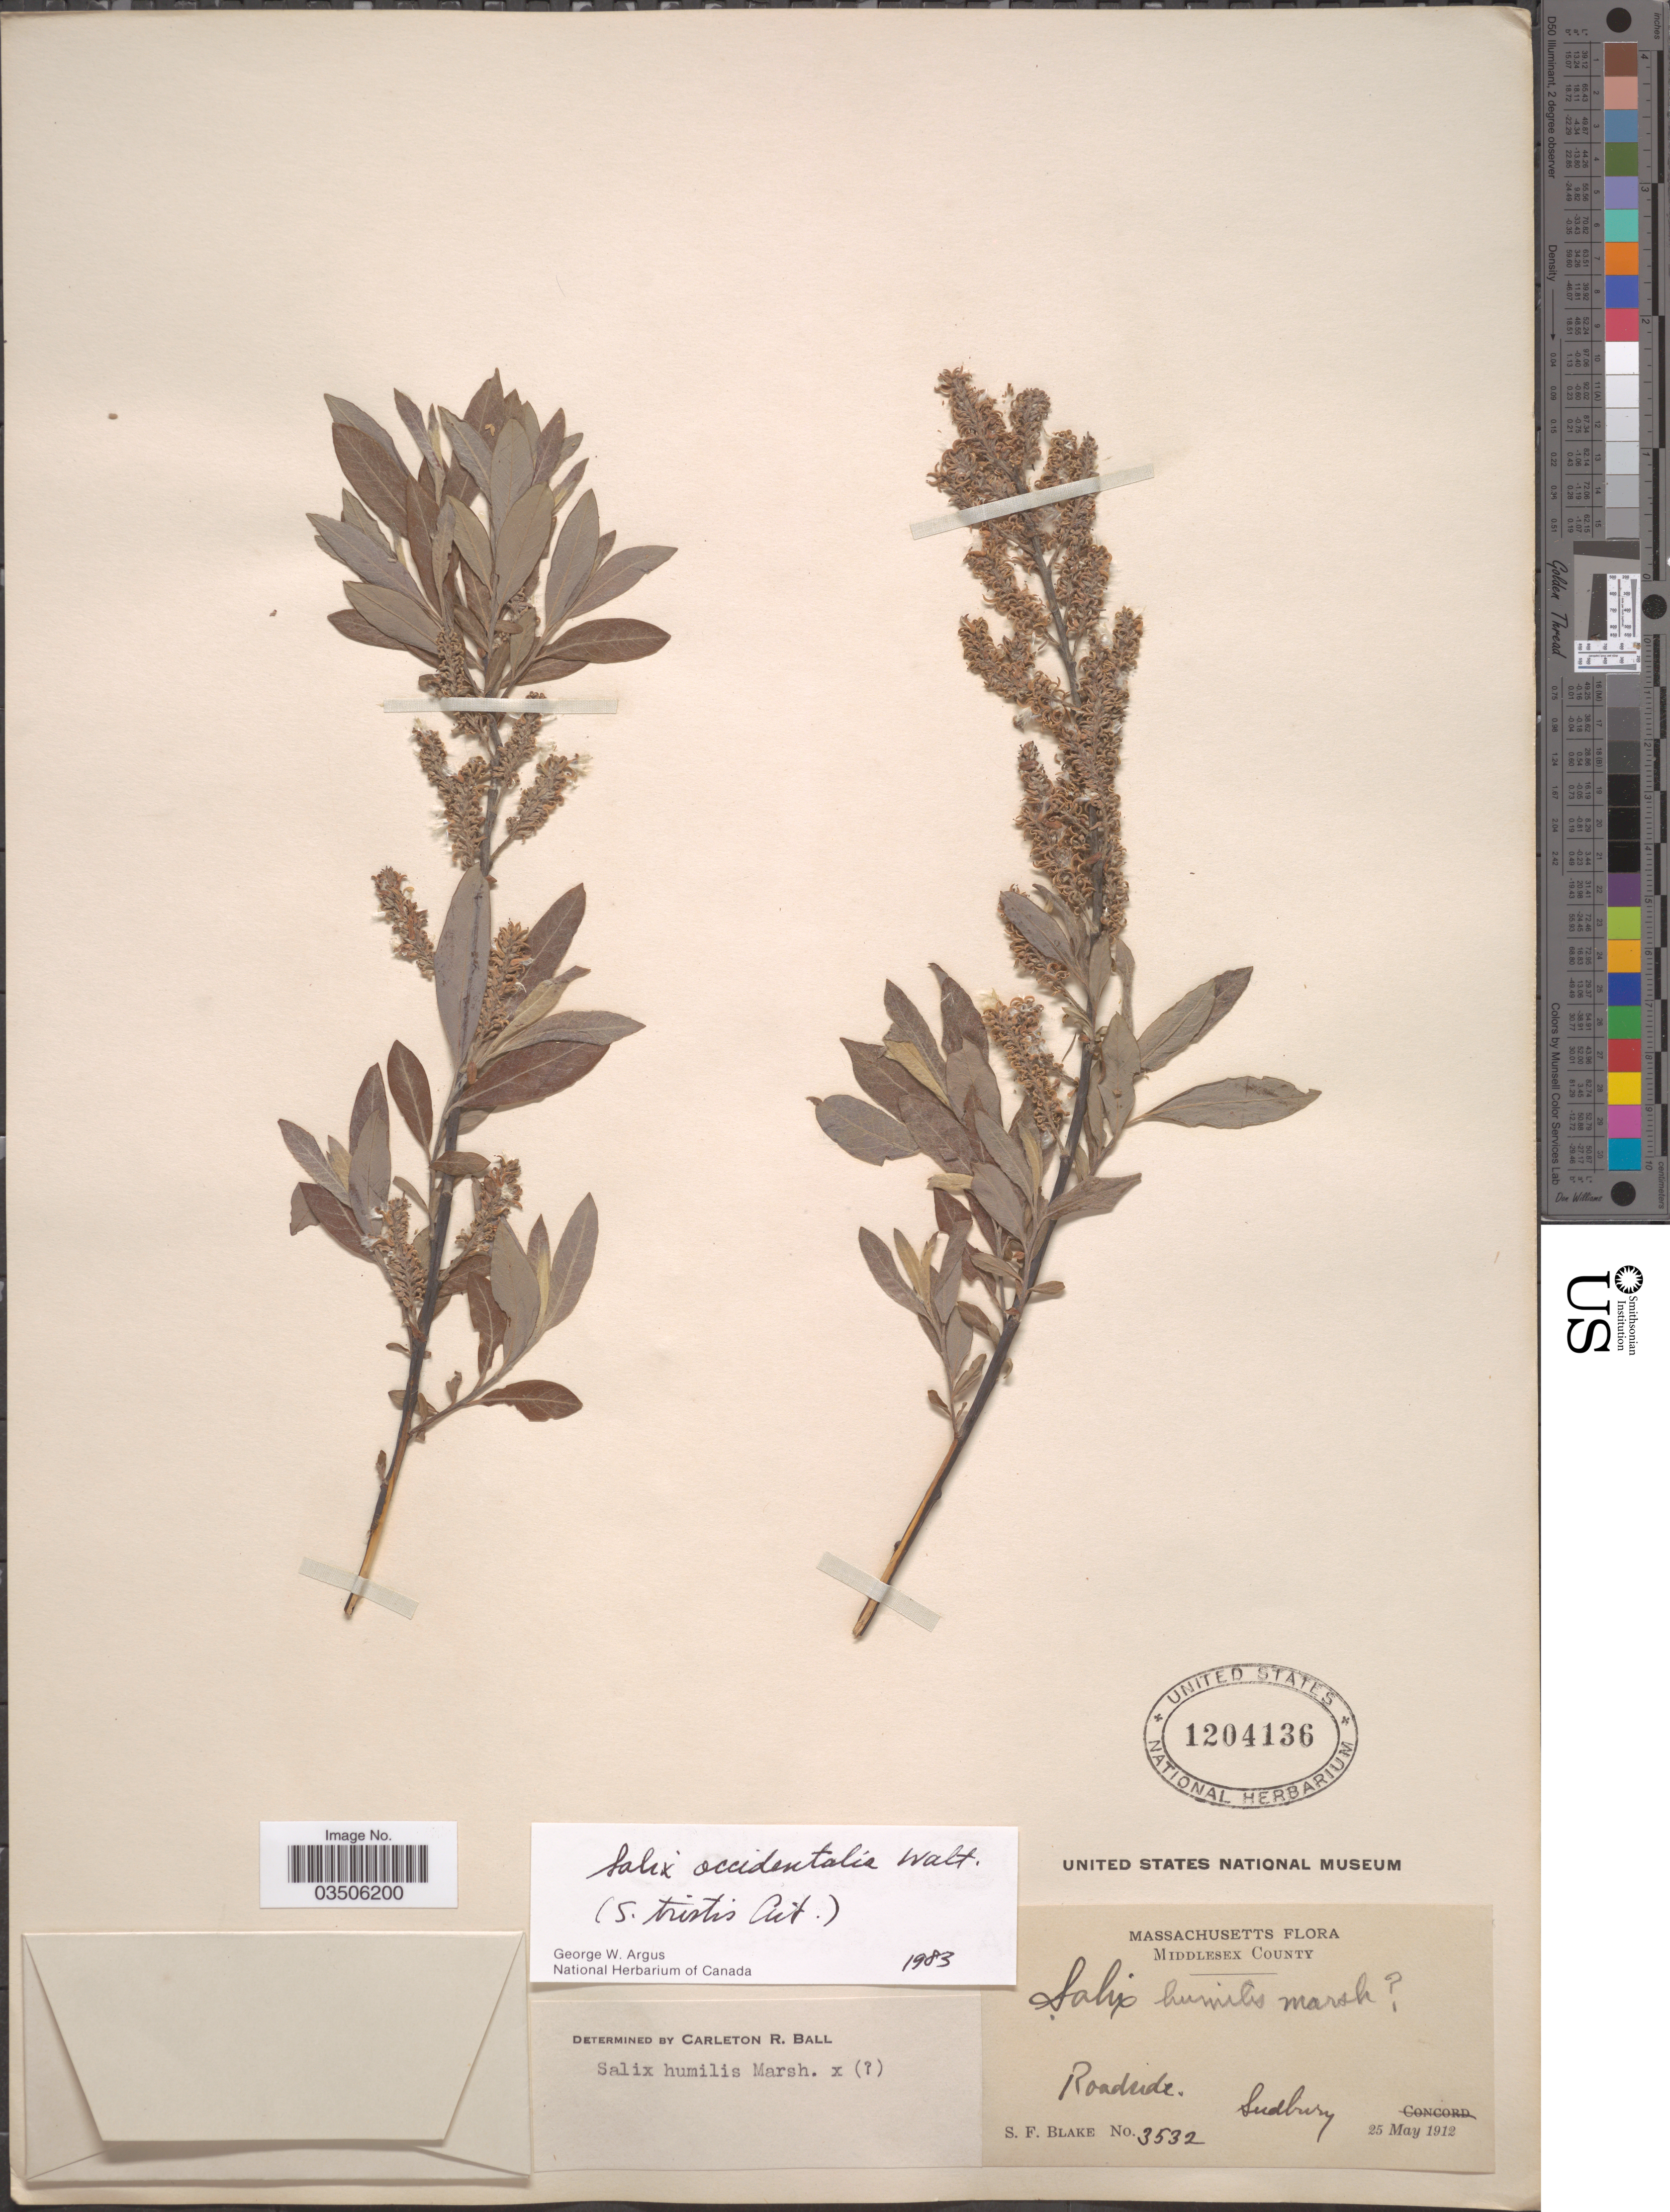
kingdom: Plantae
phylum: Tracheophyta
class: Magnoliopsida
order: Malpighiales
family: Salicaceae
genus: Salix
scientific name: Salix tristis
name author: Aiton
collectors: S. Blake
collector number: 3532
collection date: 1912-05-25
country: United States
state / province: Massachusetts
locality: Middlesex County. Sudbury.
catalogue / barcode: US 1204136